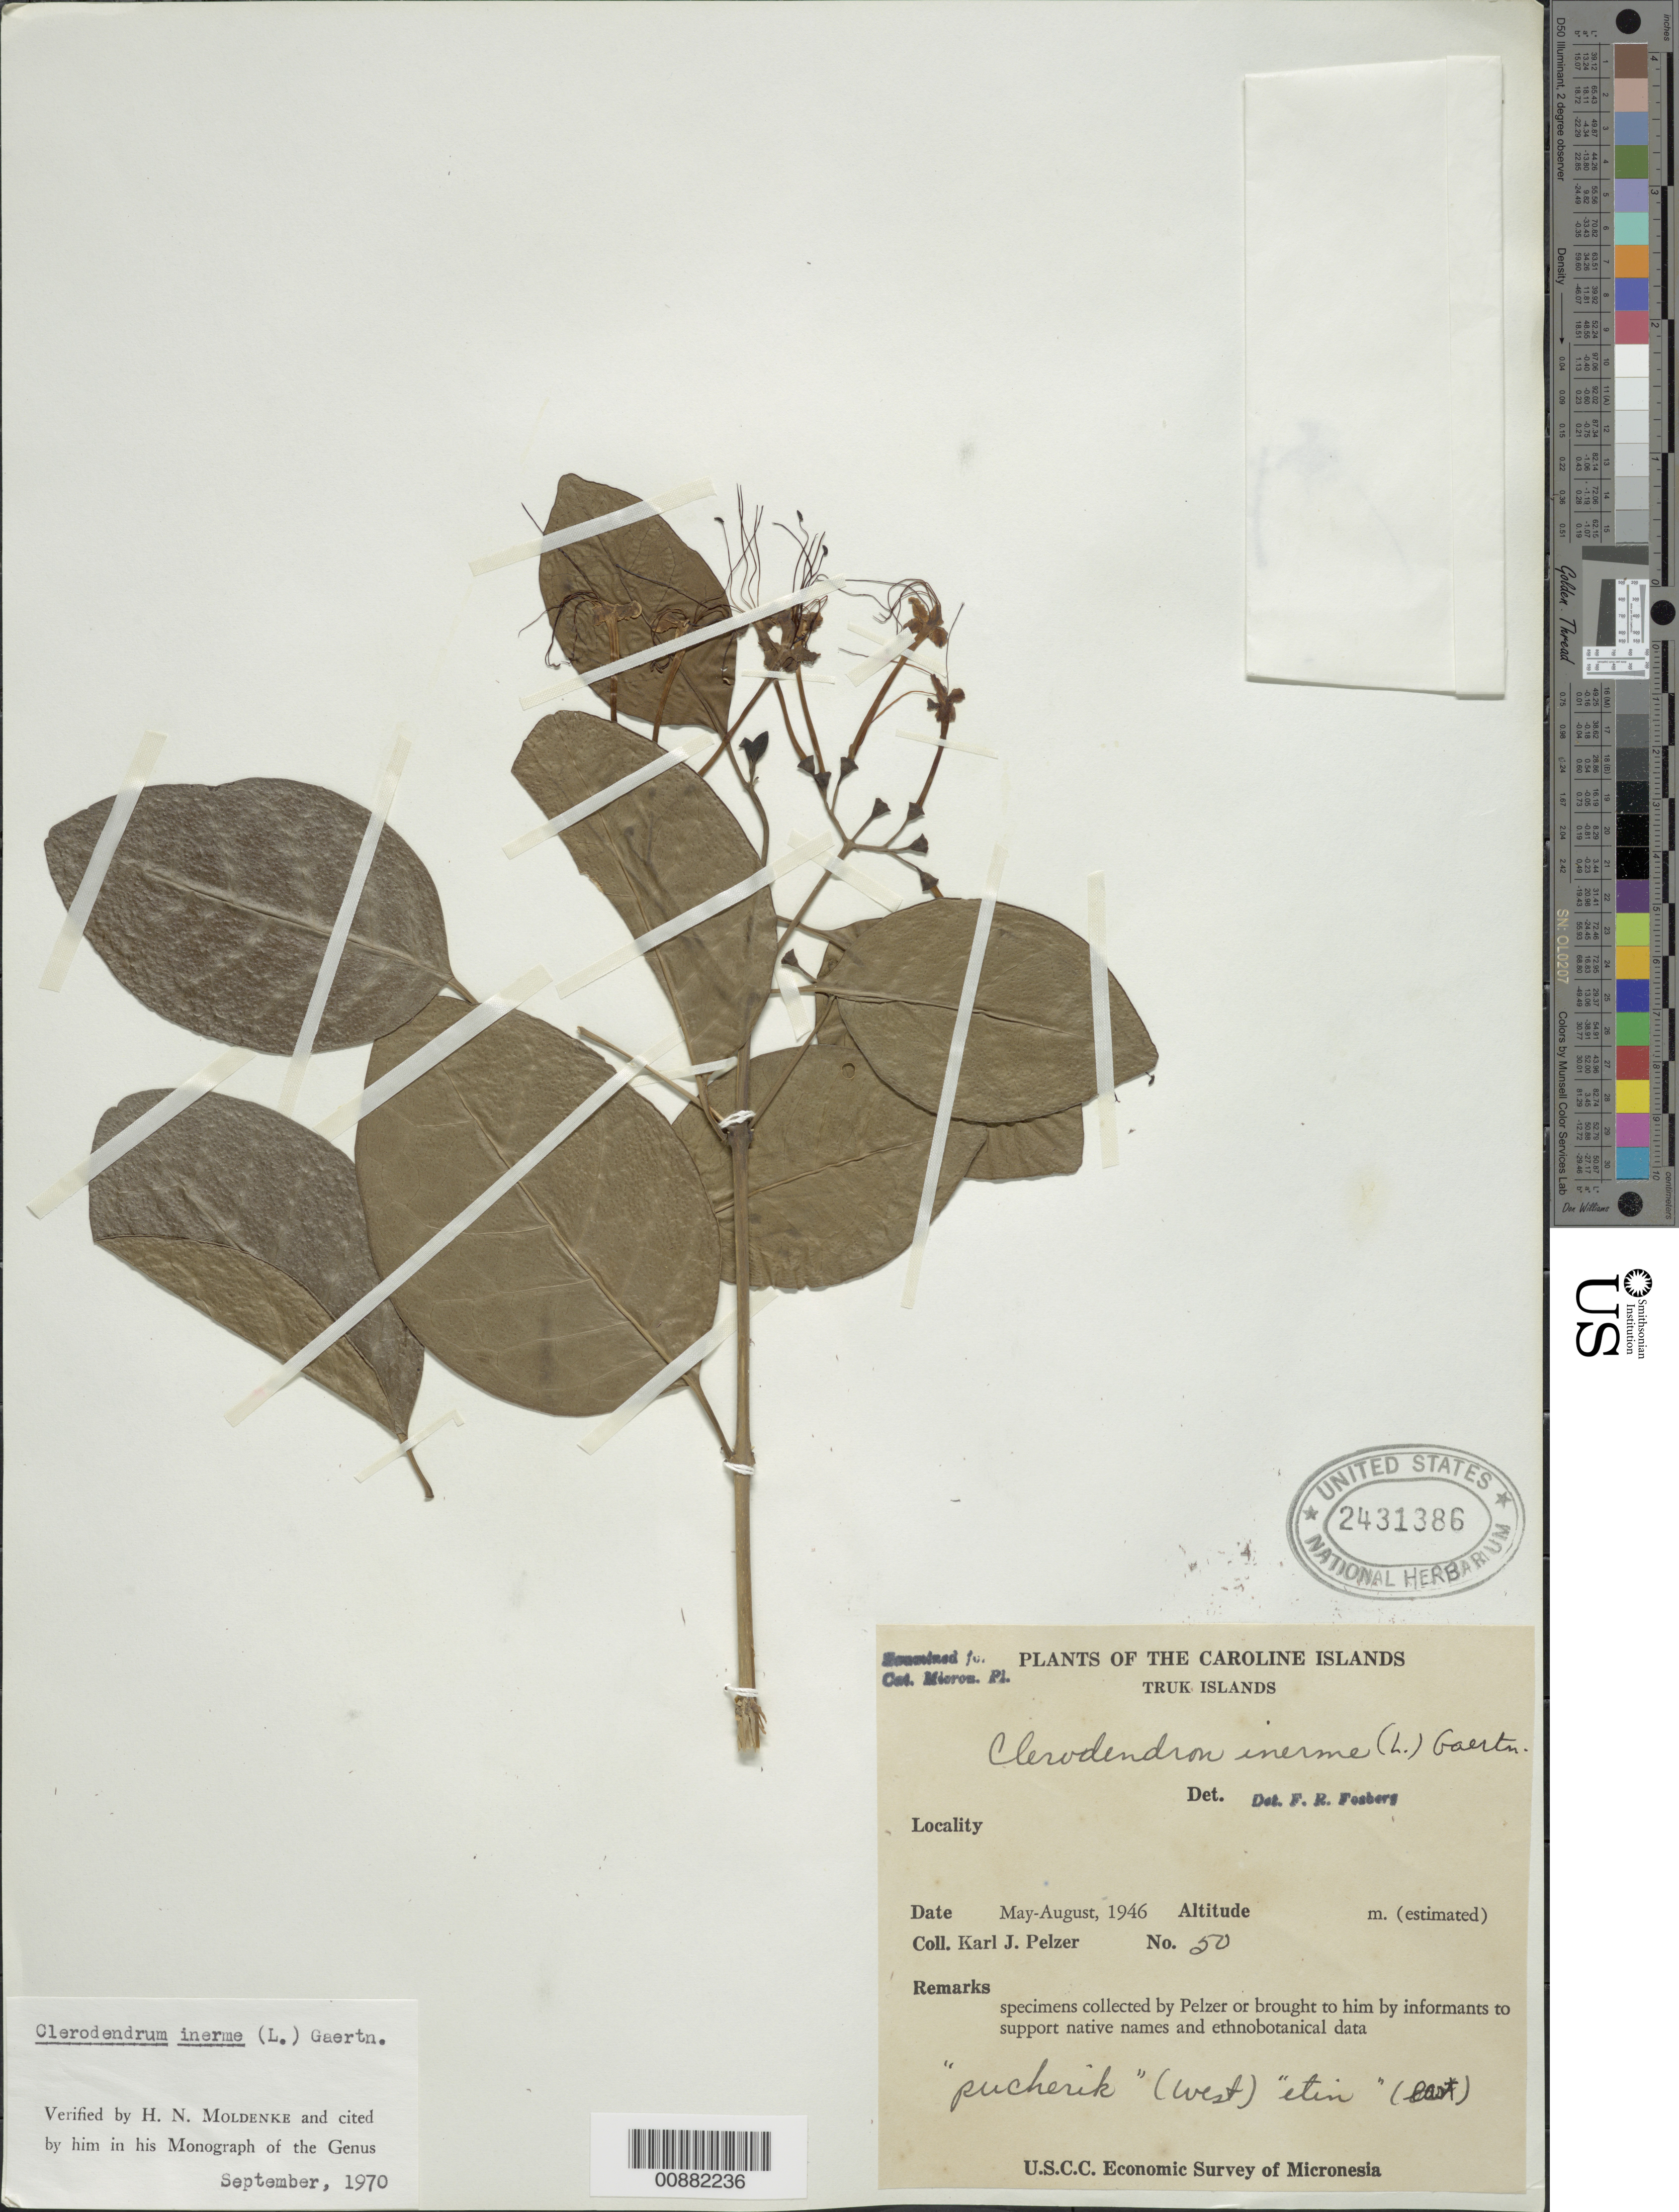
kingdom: Plantae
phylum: Tracheophyta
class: Magnoliopsida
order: Lamiales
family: Lamiaceae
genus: Clerodendrum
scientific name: Clerodendrum inerme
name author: (L.) Gaertn.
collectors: K. J. Pelzer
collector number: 50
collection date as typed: May 1946 to Aug 1946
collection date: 1946-05/1946-08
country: Micronesia, Federated States of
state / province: Truk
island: Truk (Chuuk) Is.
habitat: Specimens collected by Pelzer of brought to him by informants to support native names and ethnobotanical data.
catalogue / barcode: US 2431386